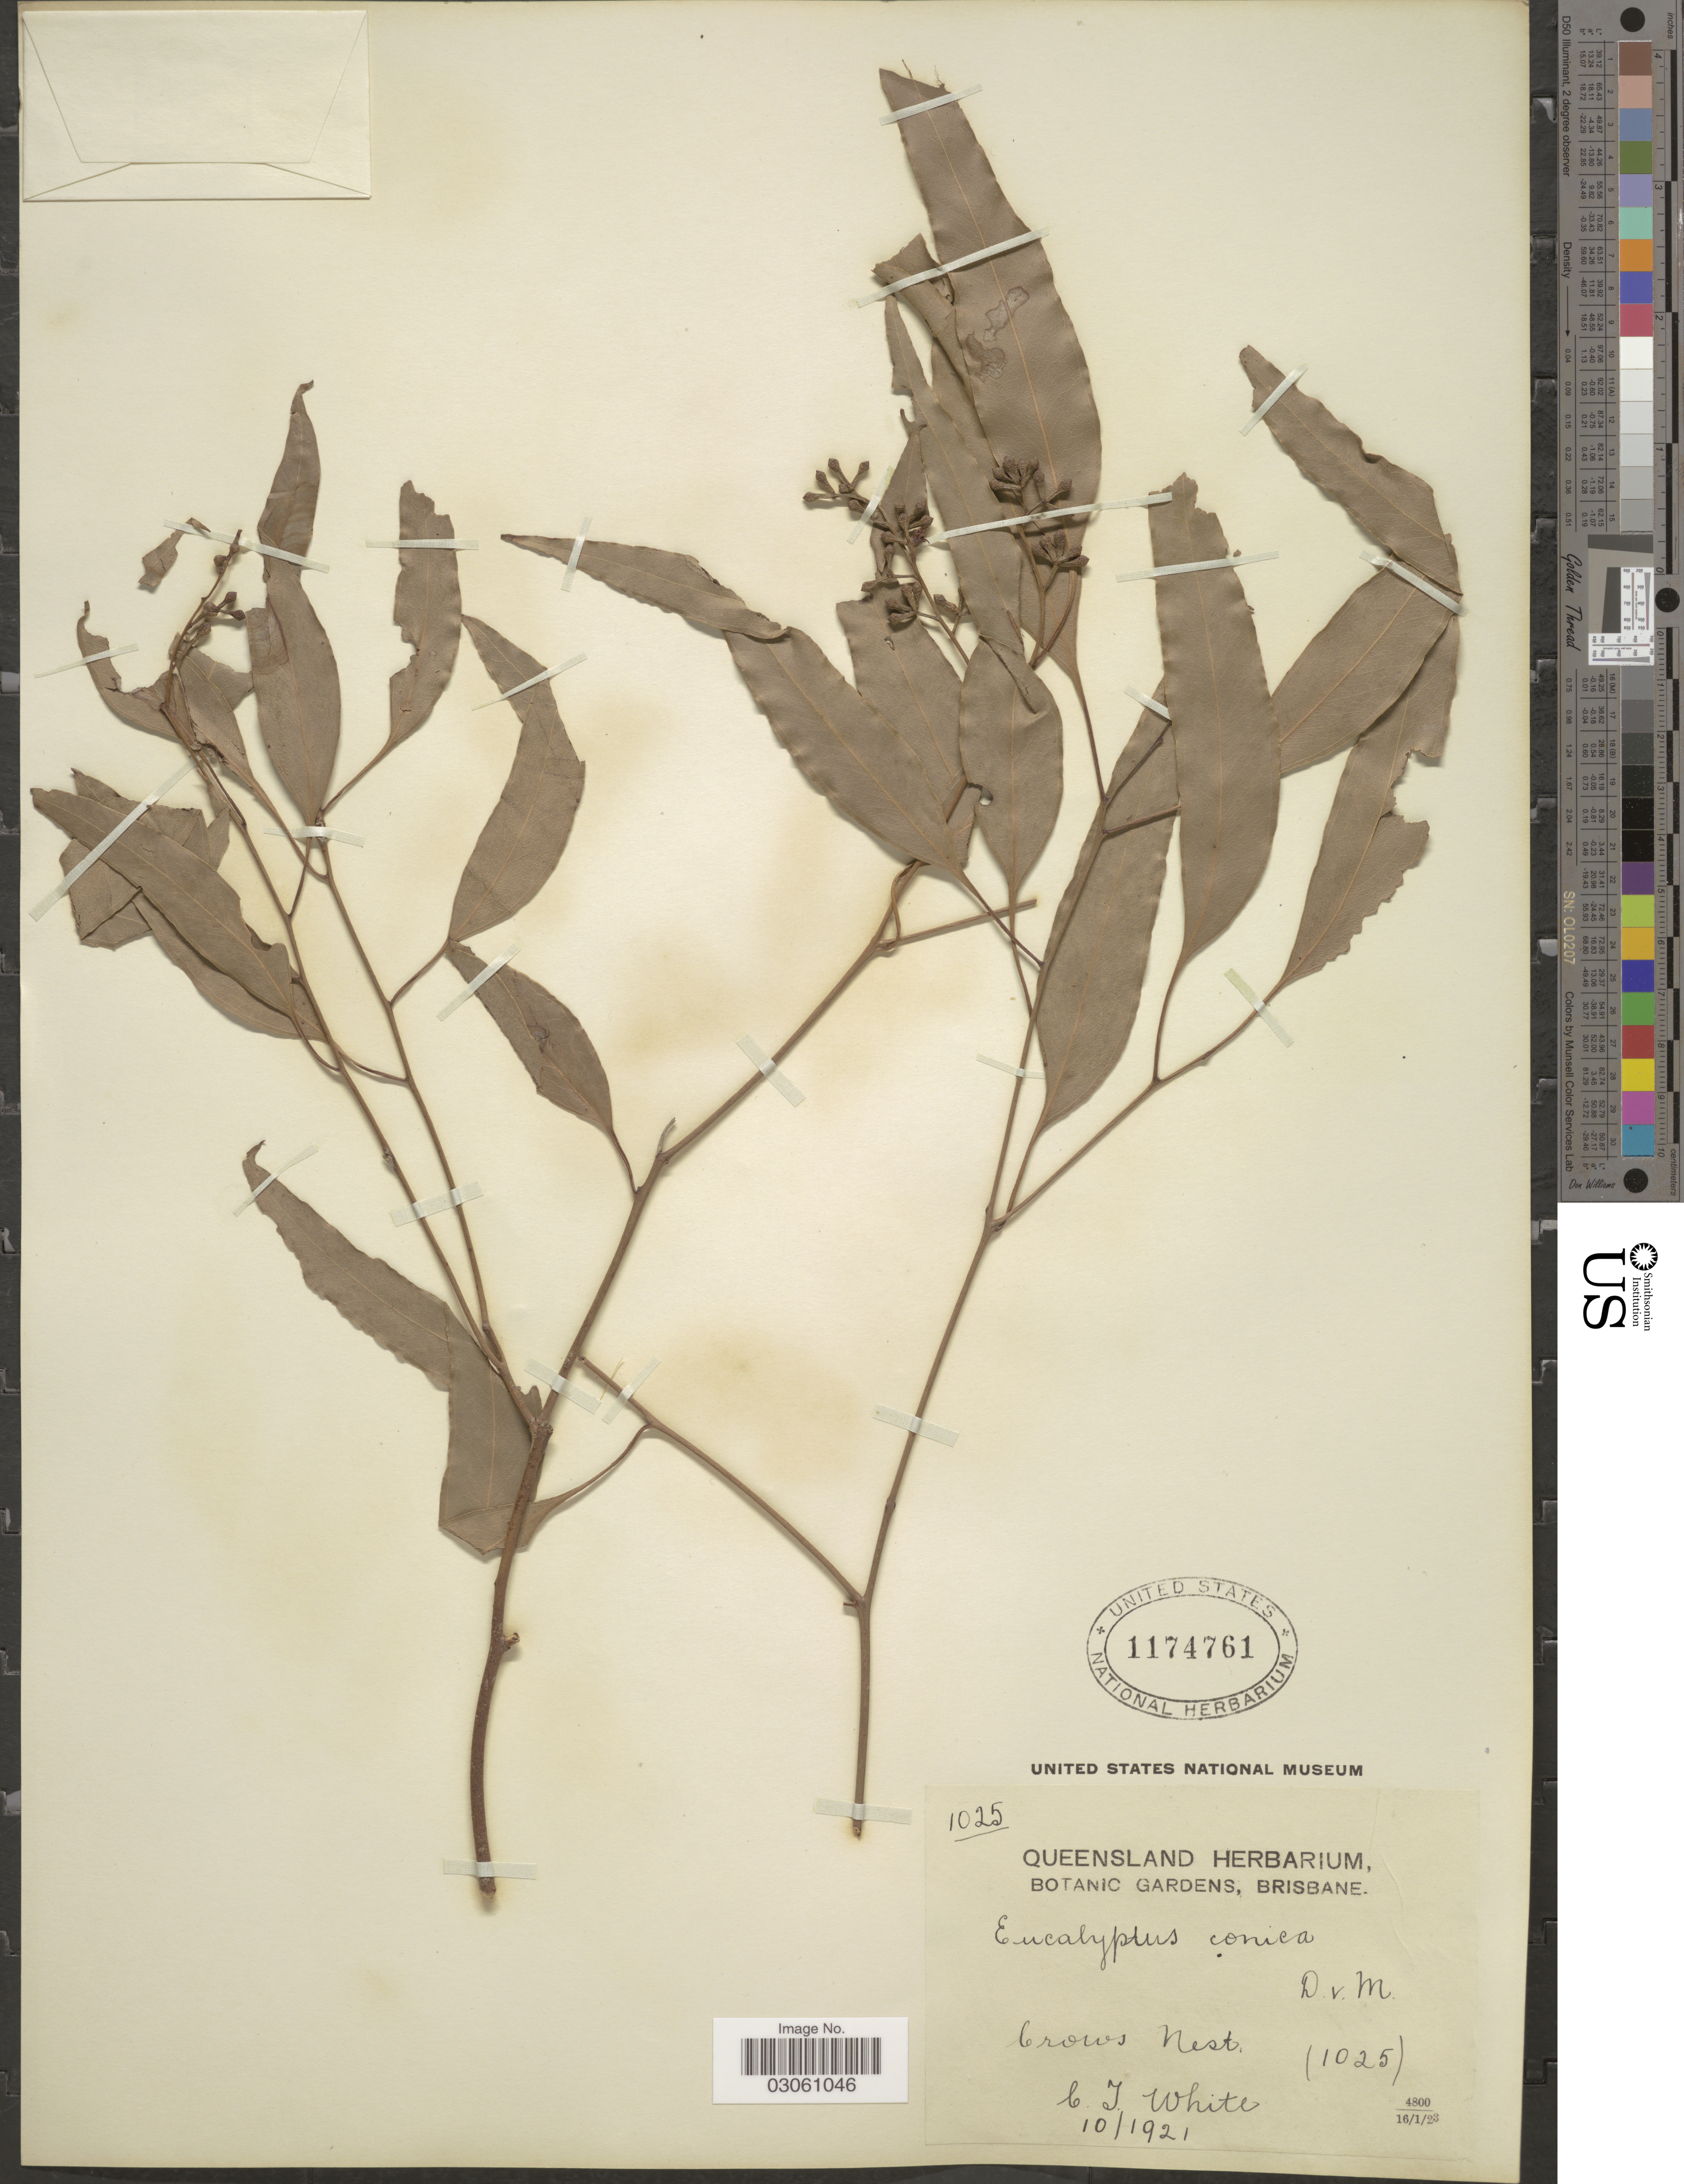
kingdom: Plantae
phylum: Tracheophyta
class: Magnoliopsida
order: Myrtales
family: Myrtaceae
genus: Eucalyptus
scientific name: Eucalyptus conica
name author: H. Deane & Maiden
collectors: C. T. White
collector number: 1025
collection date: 1921-10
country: Australia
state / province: Queensland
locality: Crows Nest.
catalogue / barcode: US 1174761